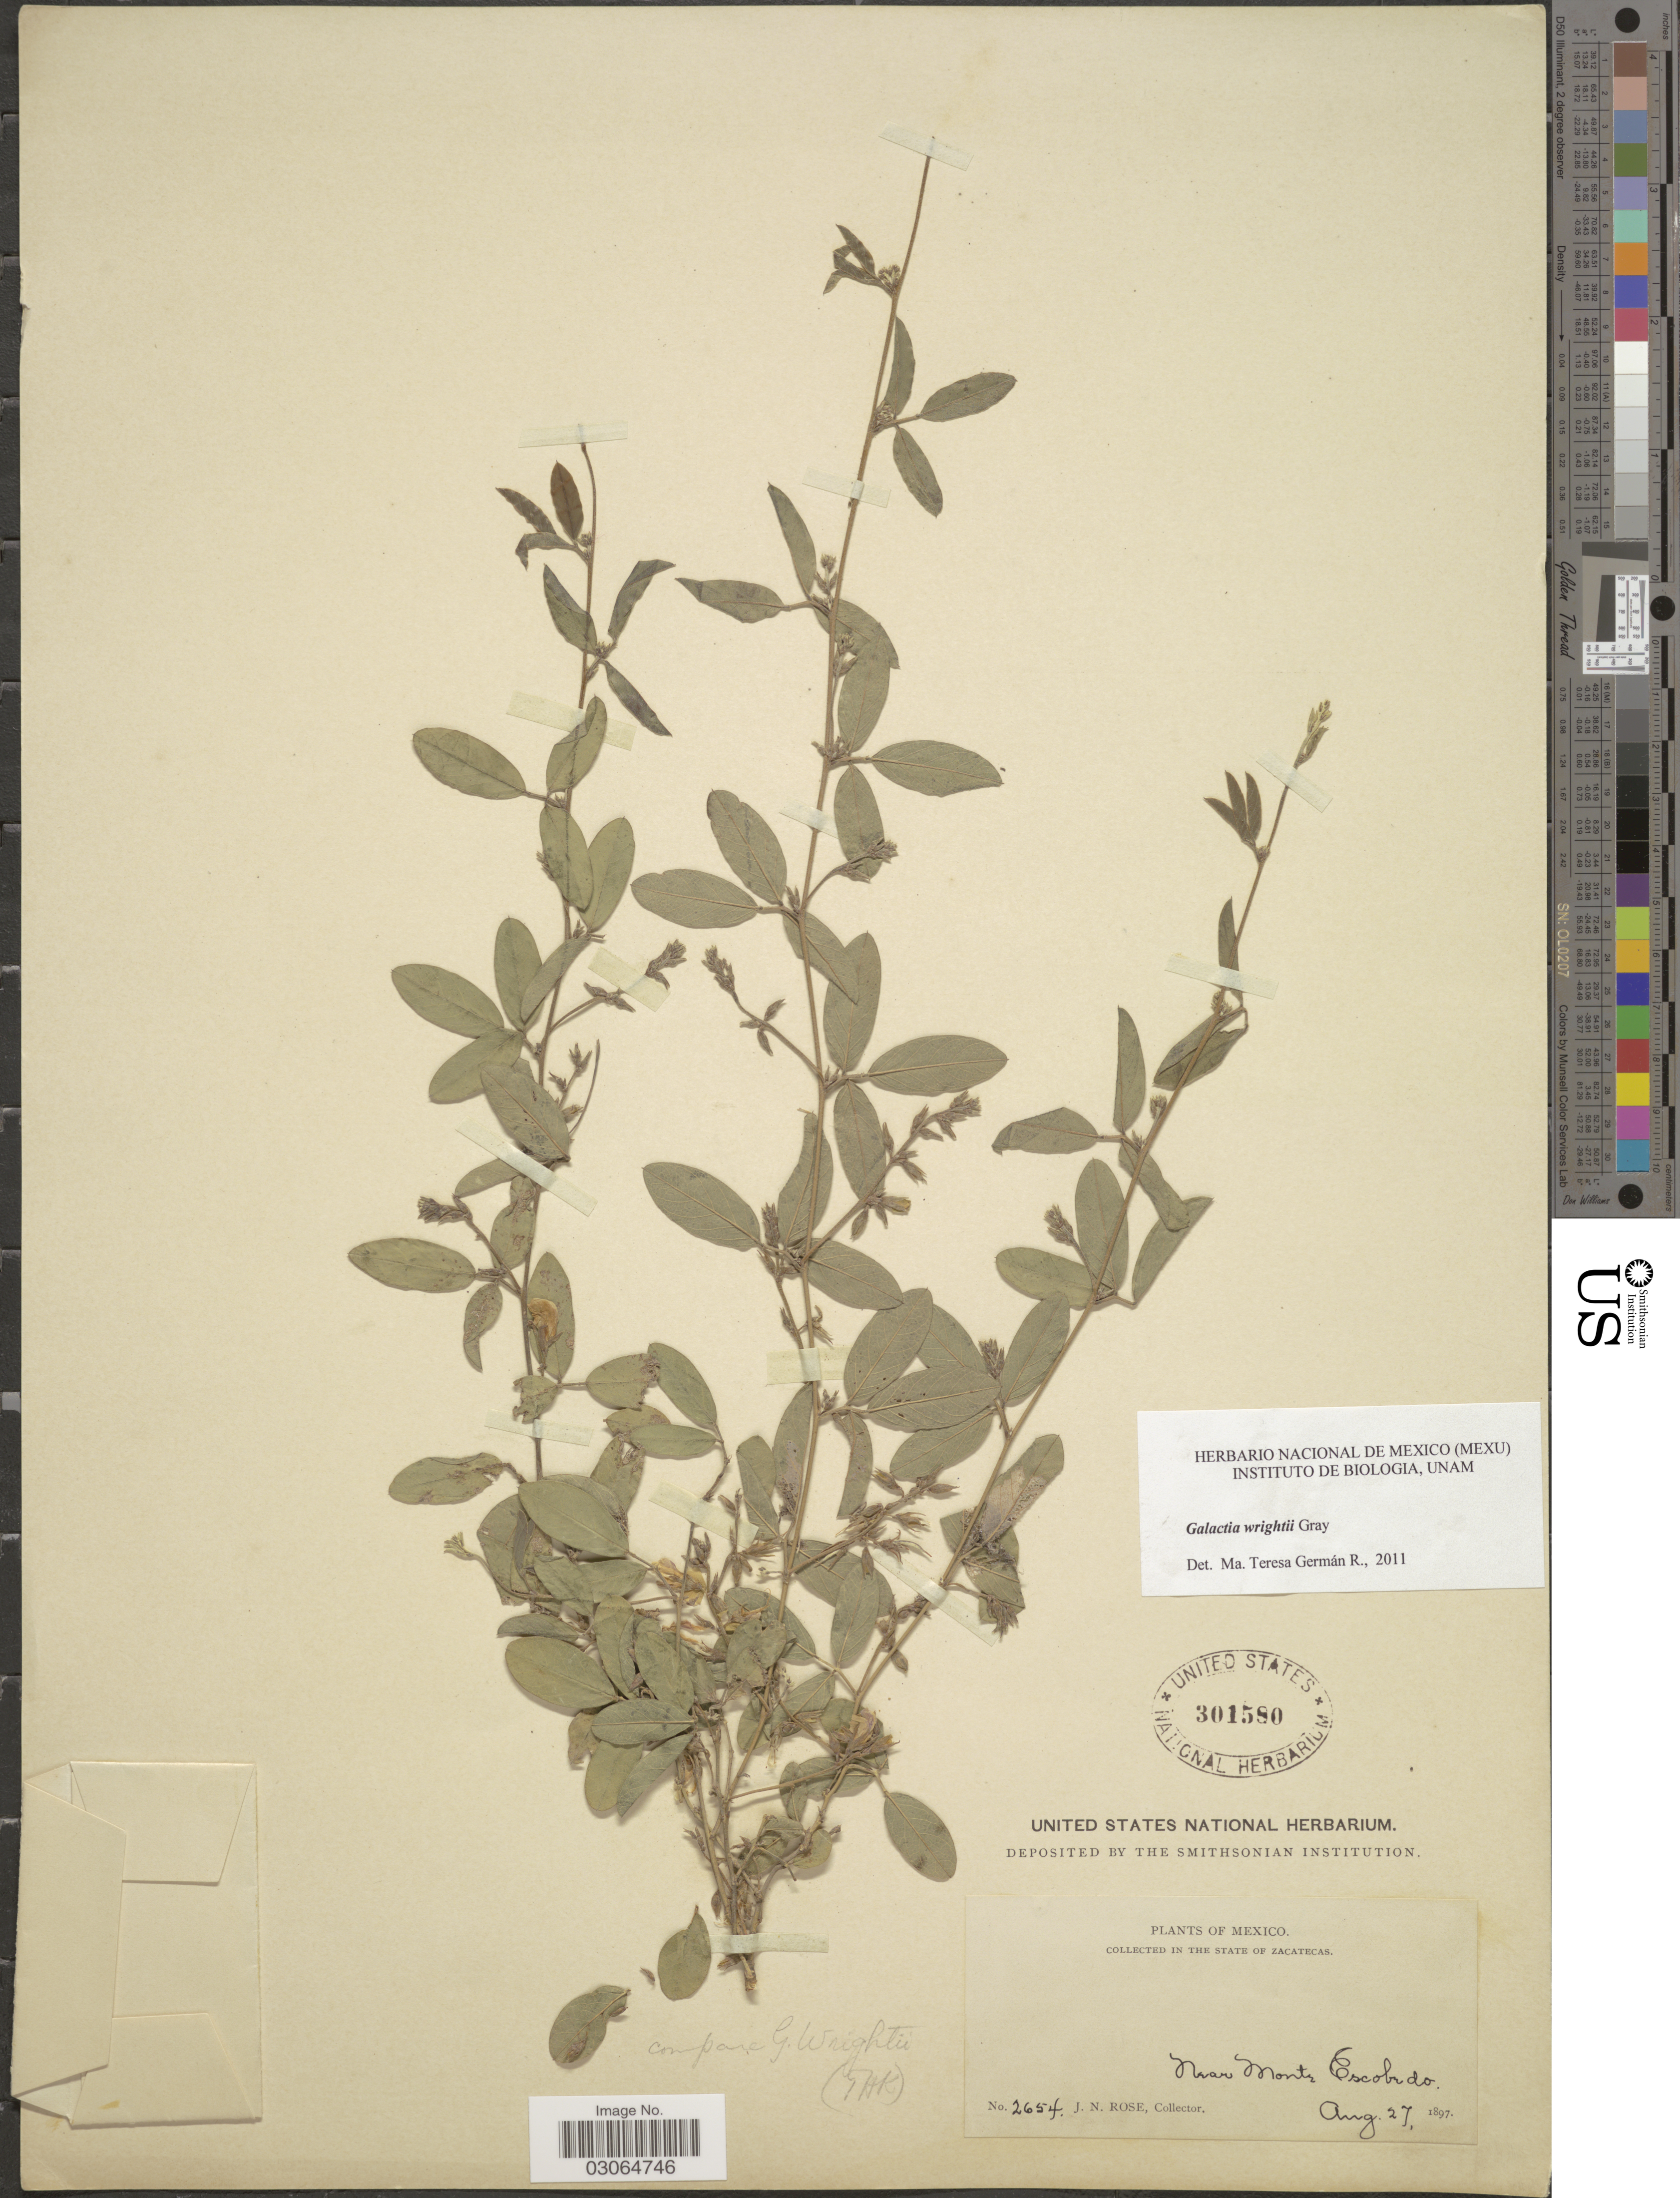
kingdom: Plantae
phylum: Tracheophyta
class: Magnoliopsida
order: Fabales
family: Fabaceae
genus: Galactia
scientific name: Galactia wrightii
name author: A. Gray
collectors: J. N. Rose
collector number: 2654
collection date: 1897-08-27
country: Mexico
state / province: Zacatecas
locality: Near Monte Escobedo.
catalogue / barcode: US 301580